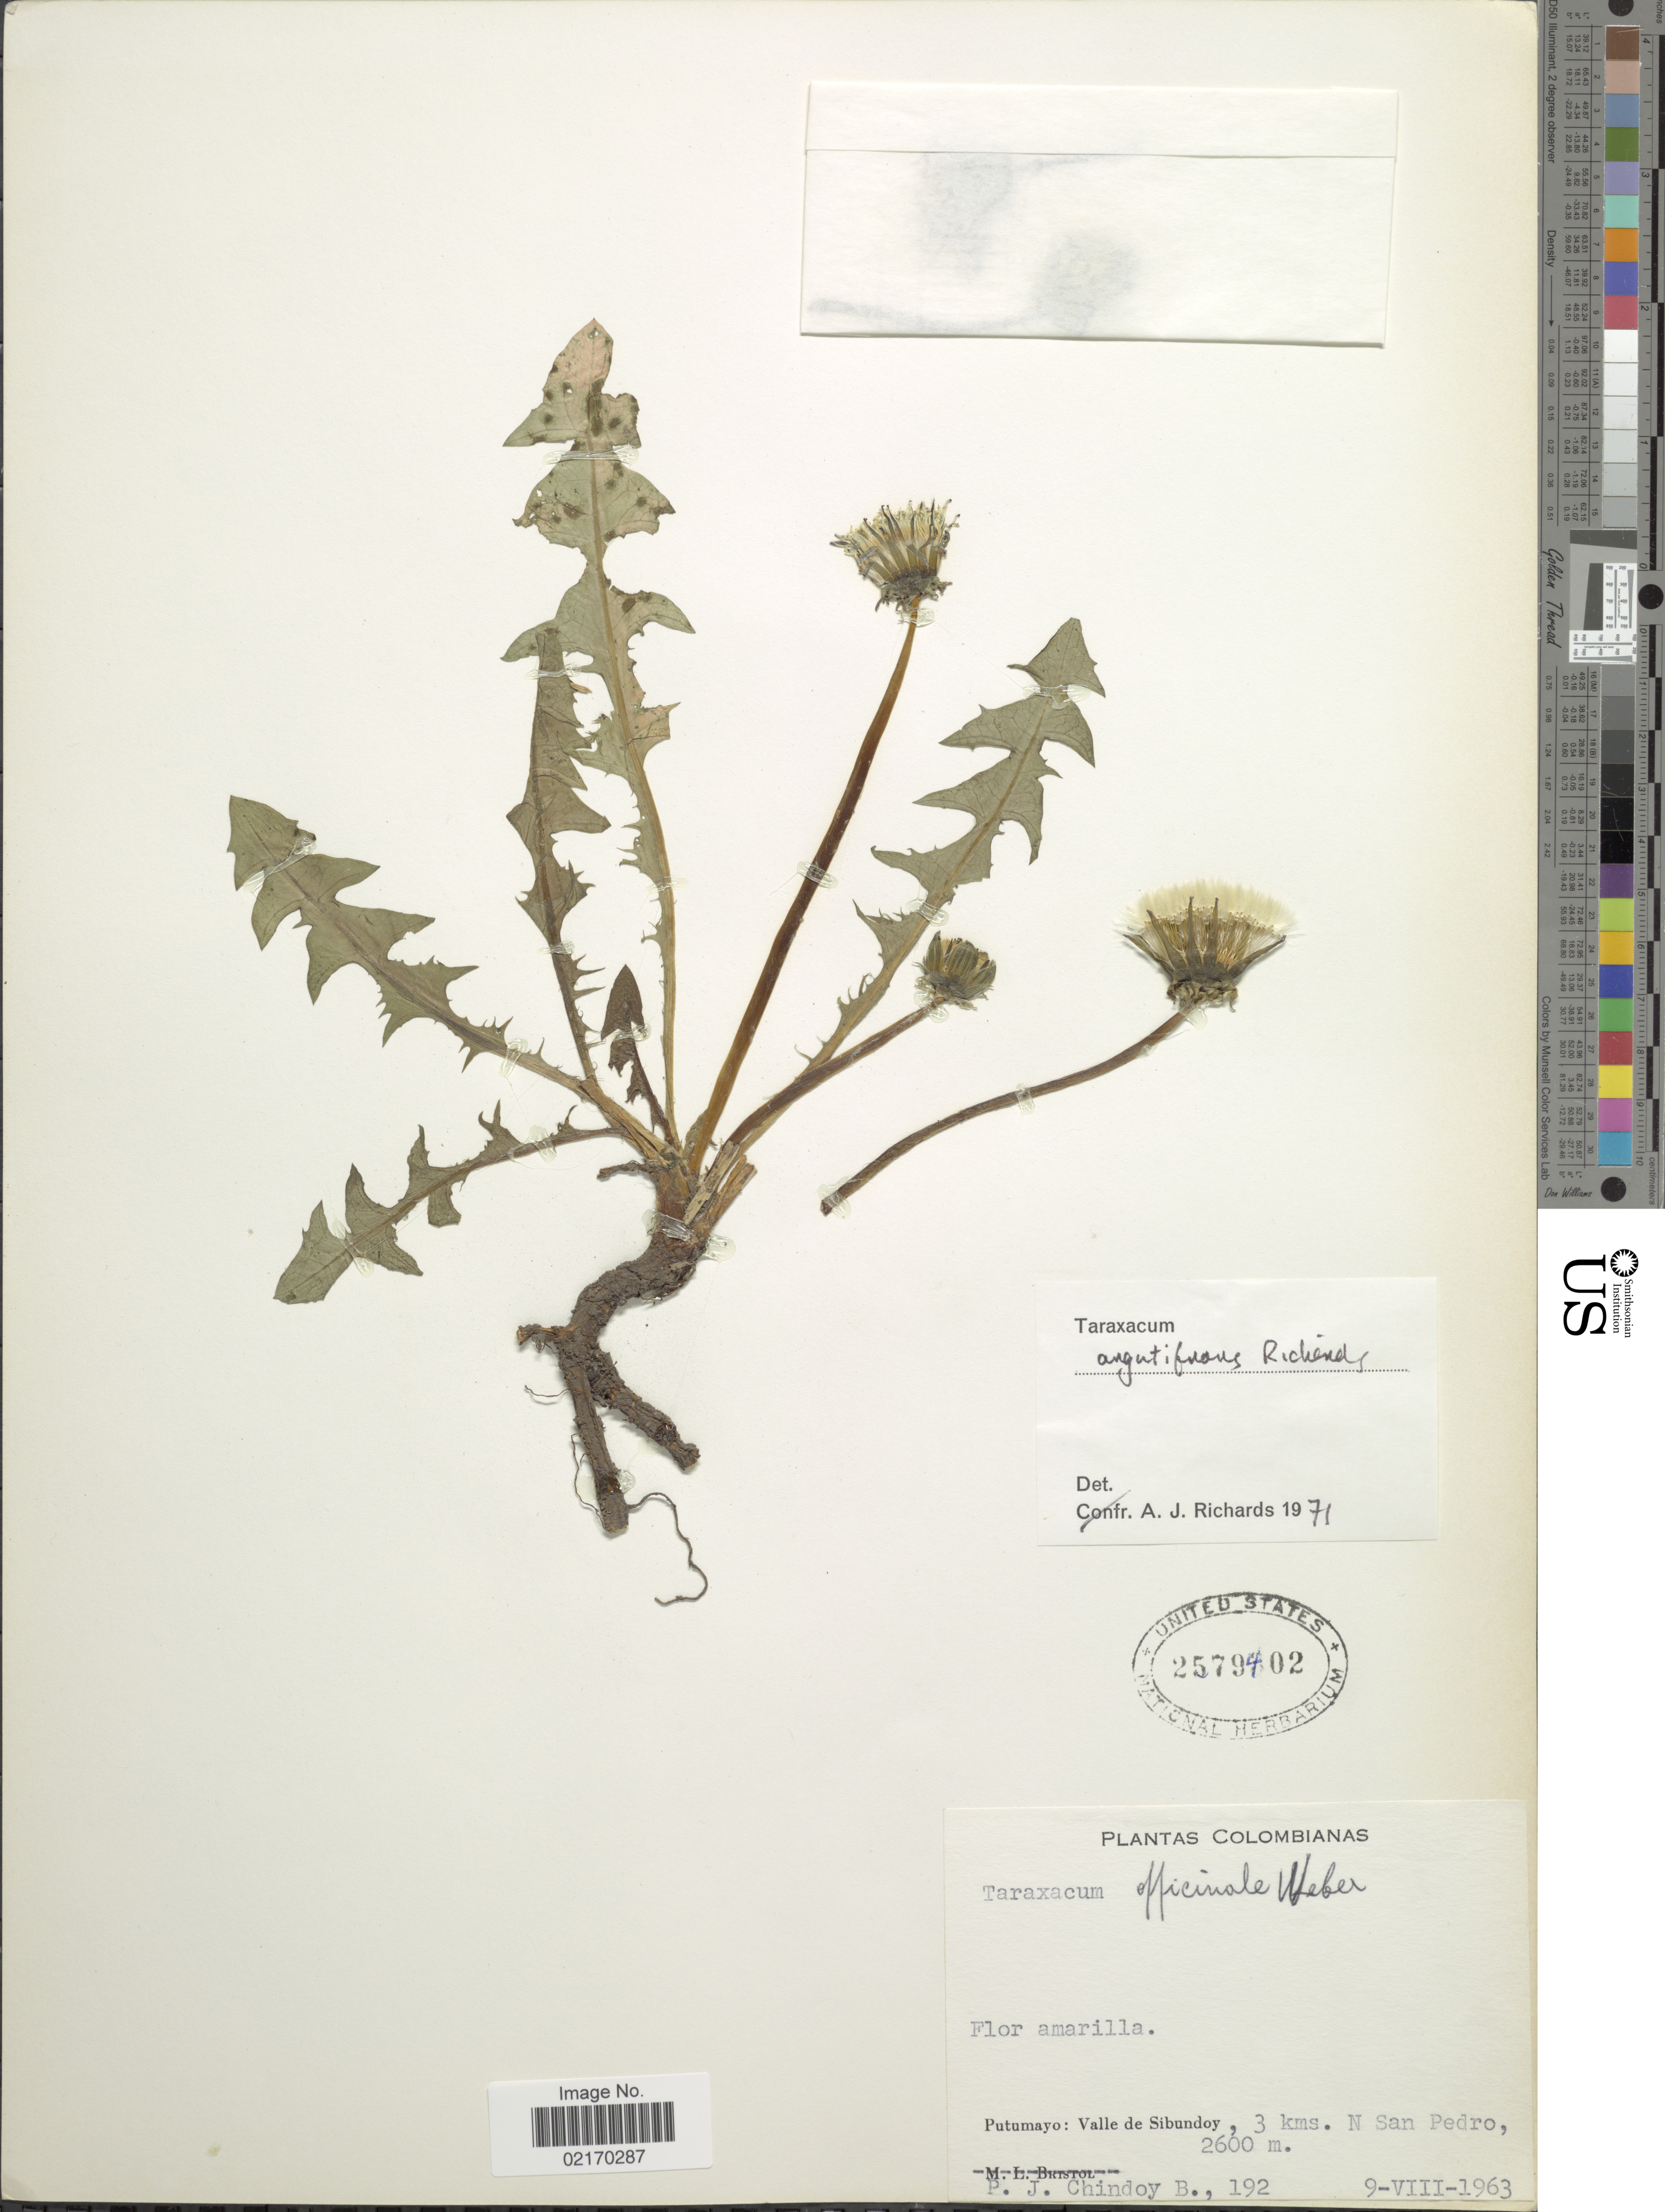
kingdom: Plantae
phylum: Tracheophyta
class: Magnoliopsida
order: Asterales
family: Asteraceae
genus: Taraxacum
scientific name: Taraxacum argutifrons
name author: A.J. Richards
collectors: P. Chindoy B.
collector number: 192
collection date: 1963-08-09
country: Colombia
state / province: Putumayo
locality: Valle de Sibundoy, 3 kms. N San Pedro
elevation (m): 2600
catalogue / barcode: US 2579402